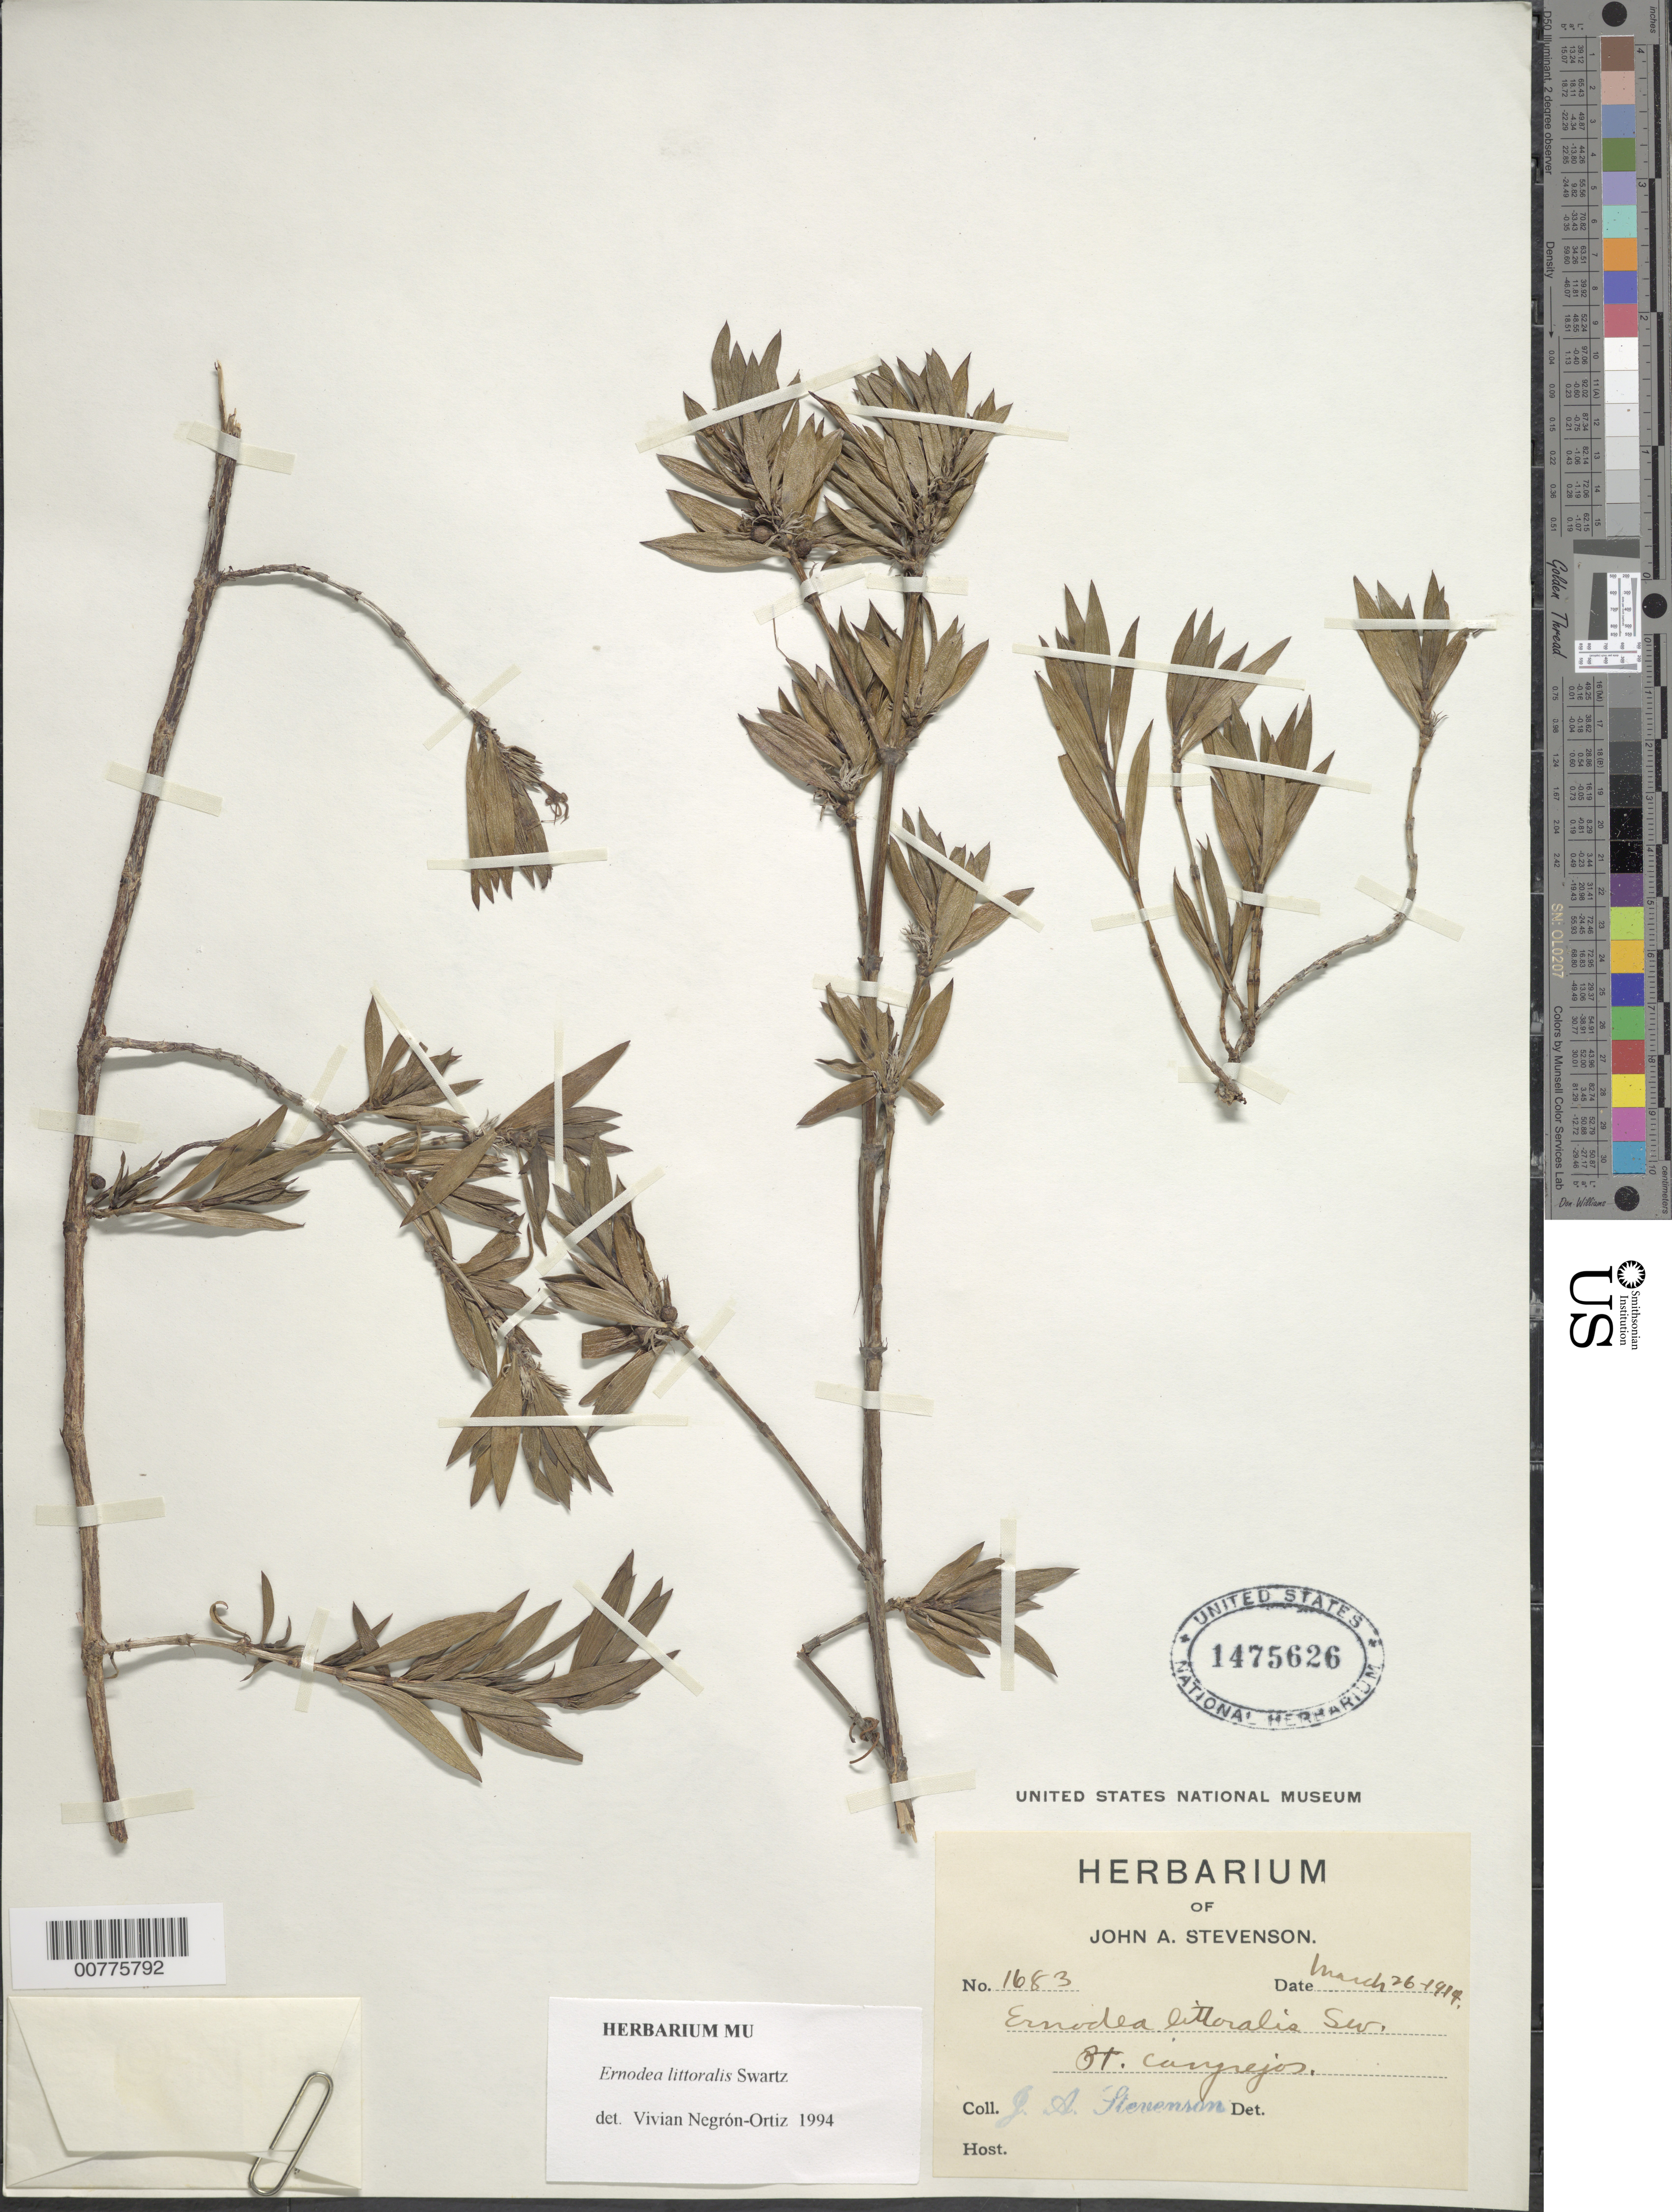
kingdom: Plantae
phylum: Tracheophyta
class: Magnoliopsida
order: Gentianales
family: Rubiaceae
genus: Ernodea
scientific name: Ernodea littoralis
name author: Sw.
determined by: Negrón-Ortiz, V.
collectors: J. Stevenson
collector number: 1683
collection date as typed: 26 Mar 1914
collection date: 1914-03-26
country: Puerto Rico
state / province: Carolina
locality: Pt. Cangrejos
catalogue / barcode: US 1475626